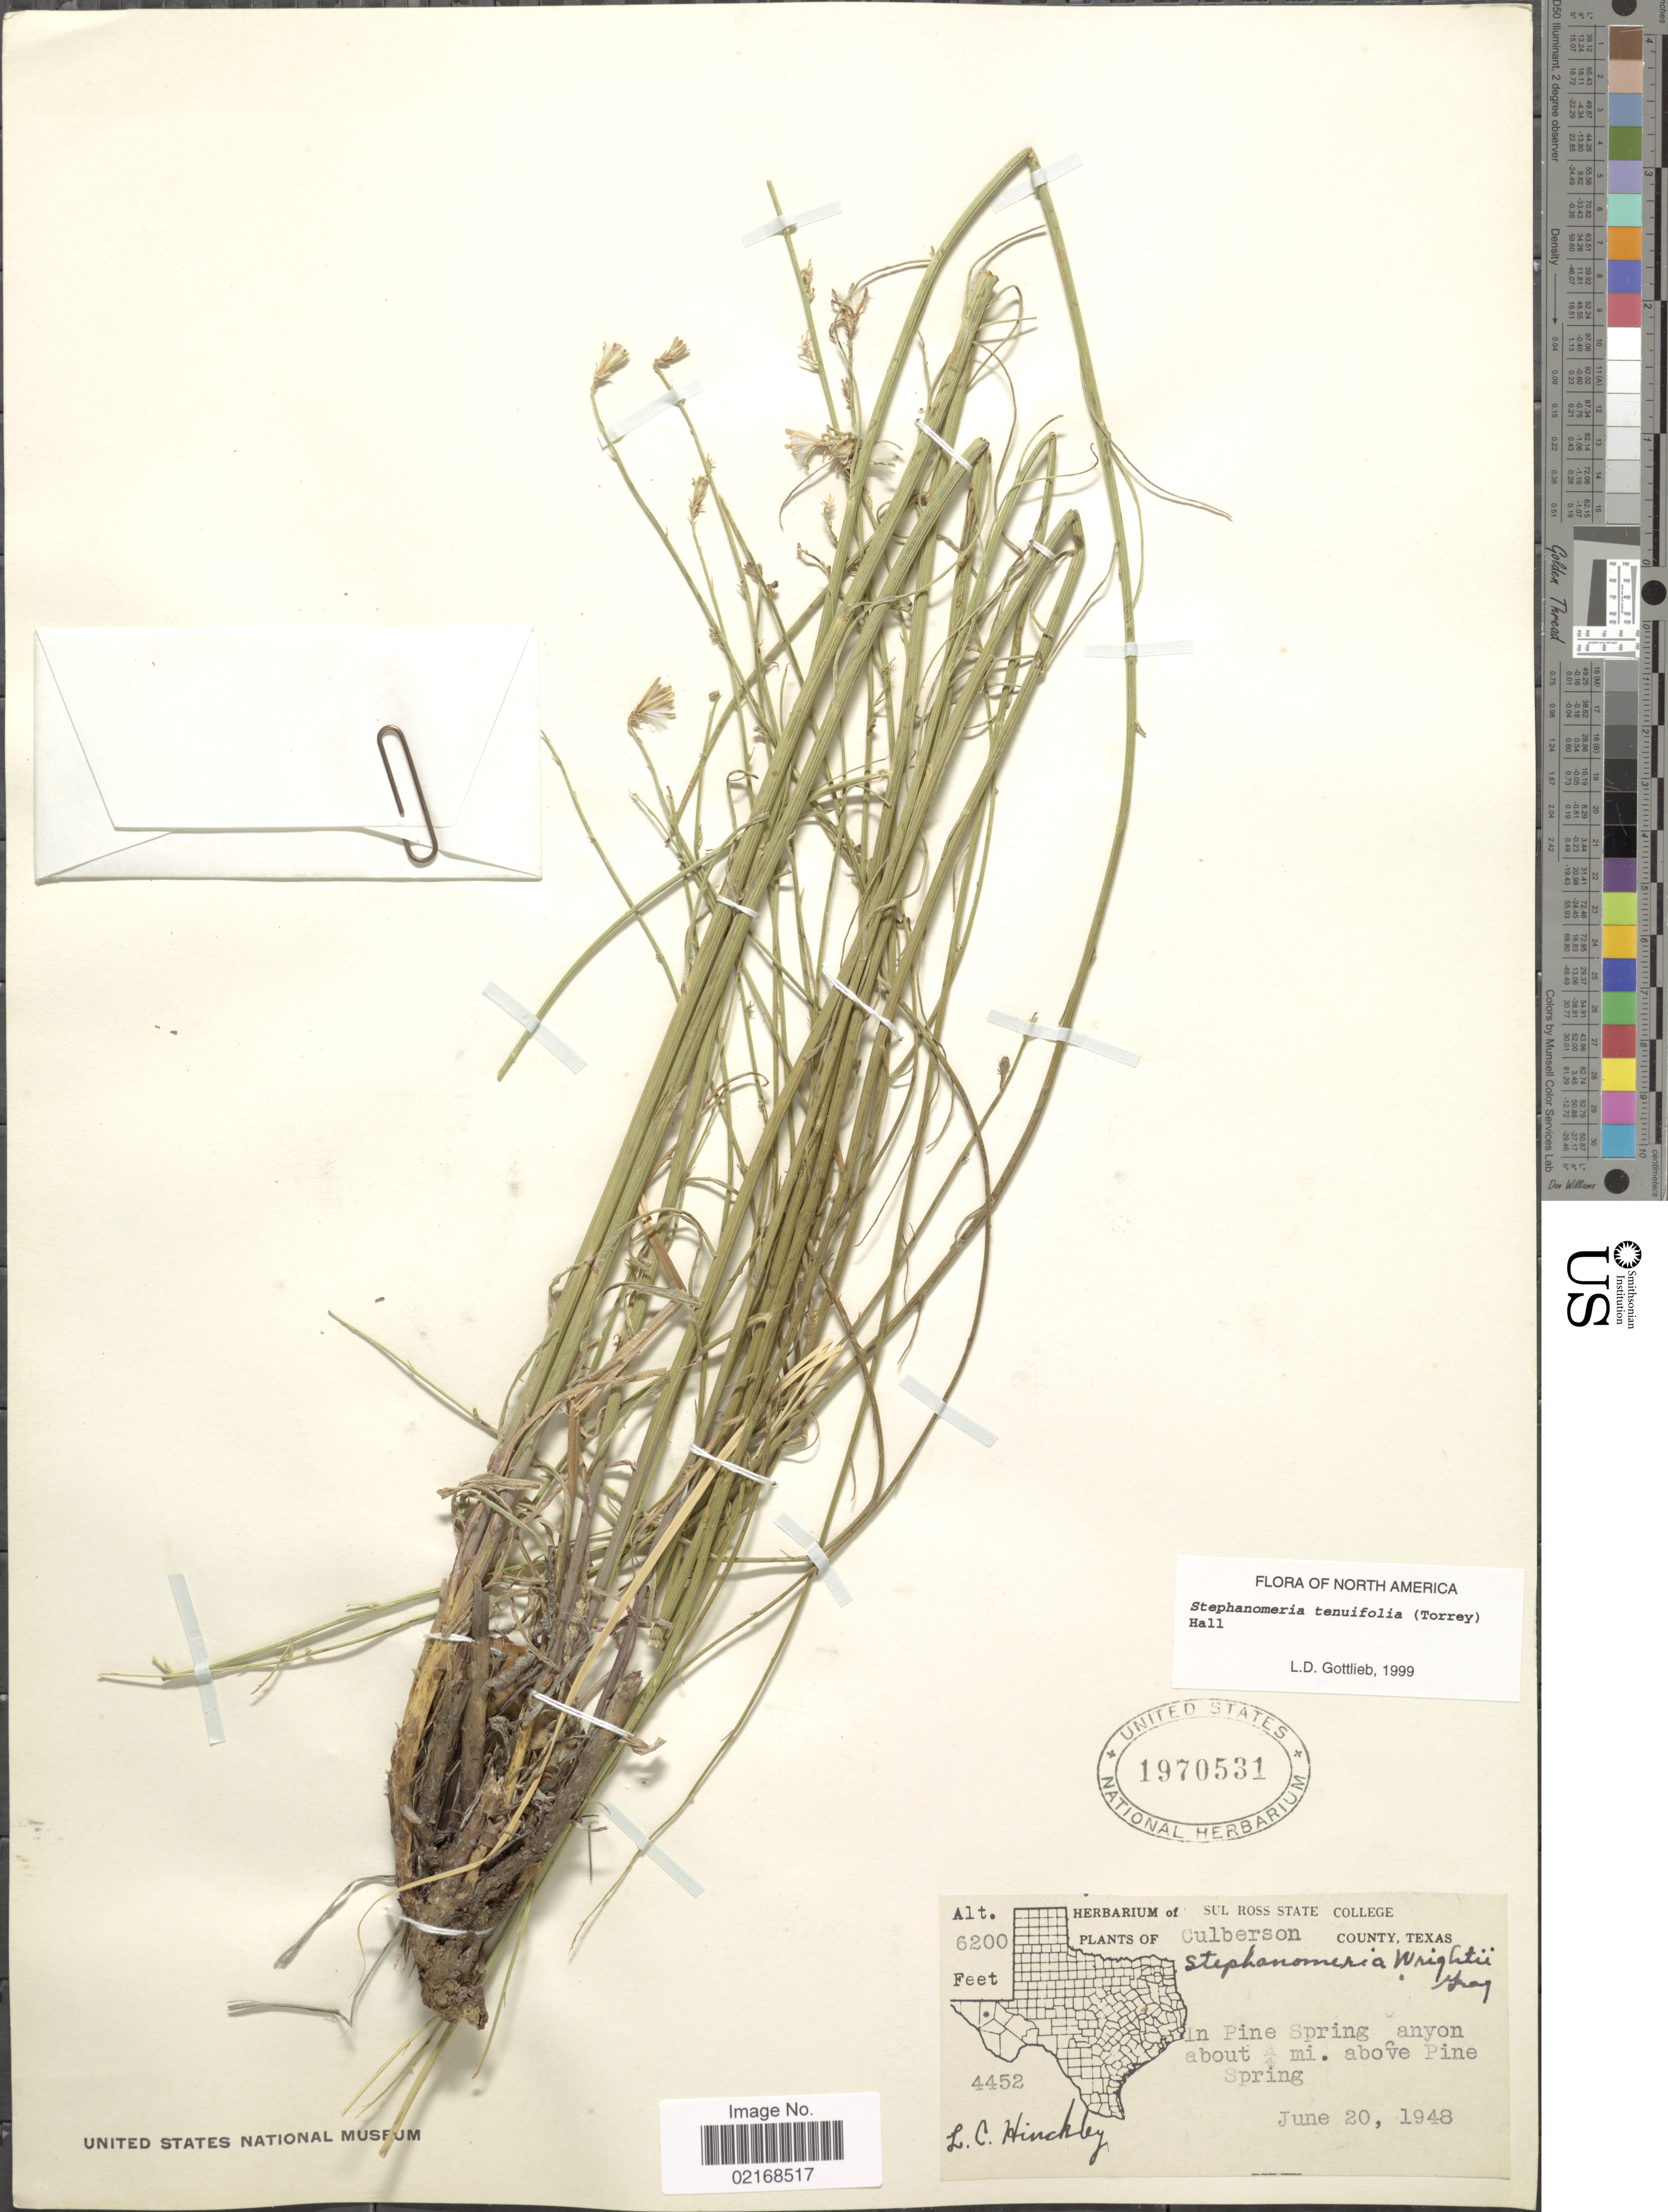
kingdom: Plantae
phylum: Tracheophyta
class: Magnoliopsida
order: Asterales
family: Asteraceae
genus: Stephanomeria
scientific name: Stephanomeria tenuifolia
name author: (Torr.) H.M. Hall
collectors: L. Hinckley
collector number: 4452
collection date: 1948-06-20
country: United States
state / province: Texas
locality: Culberson County, Texas, In Pine Spring Canyon about ¾ mi. above Pine Spring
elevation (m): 1890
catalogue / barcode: US 1970531